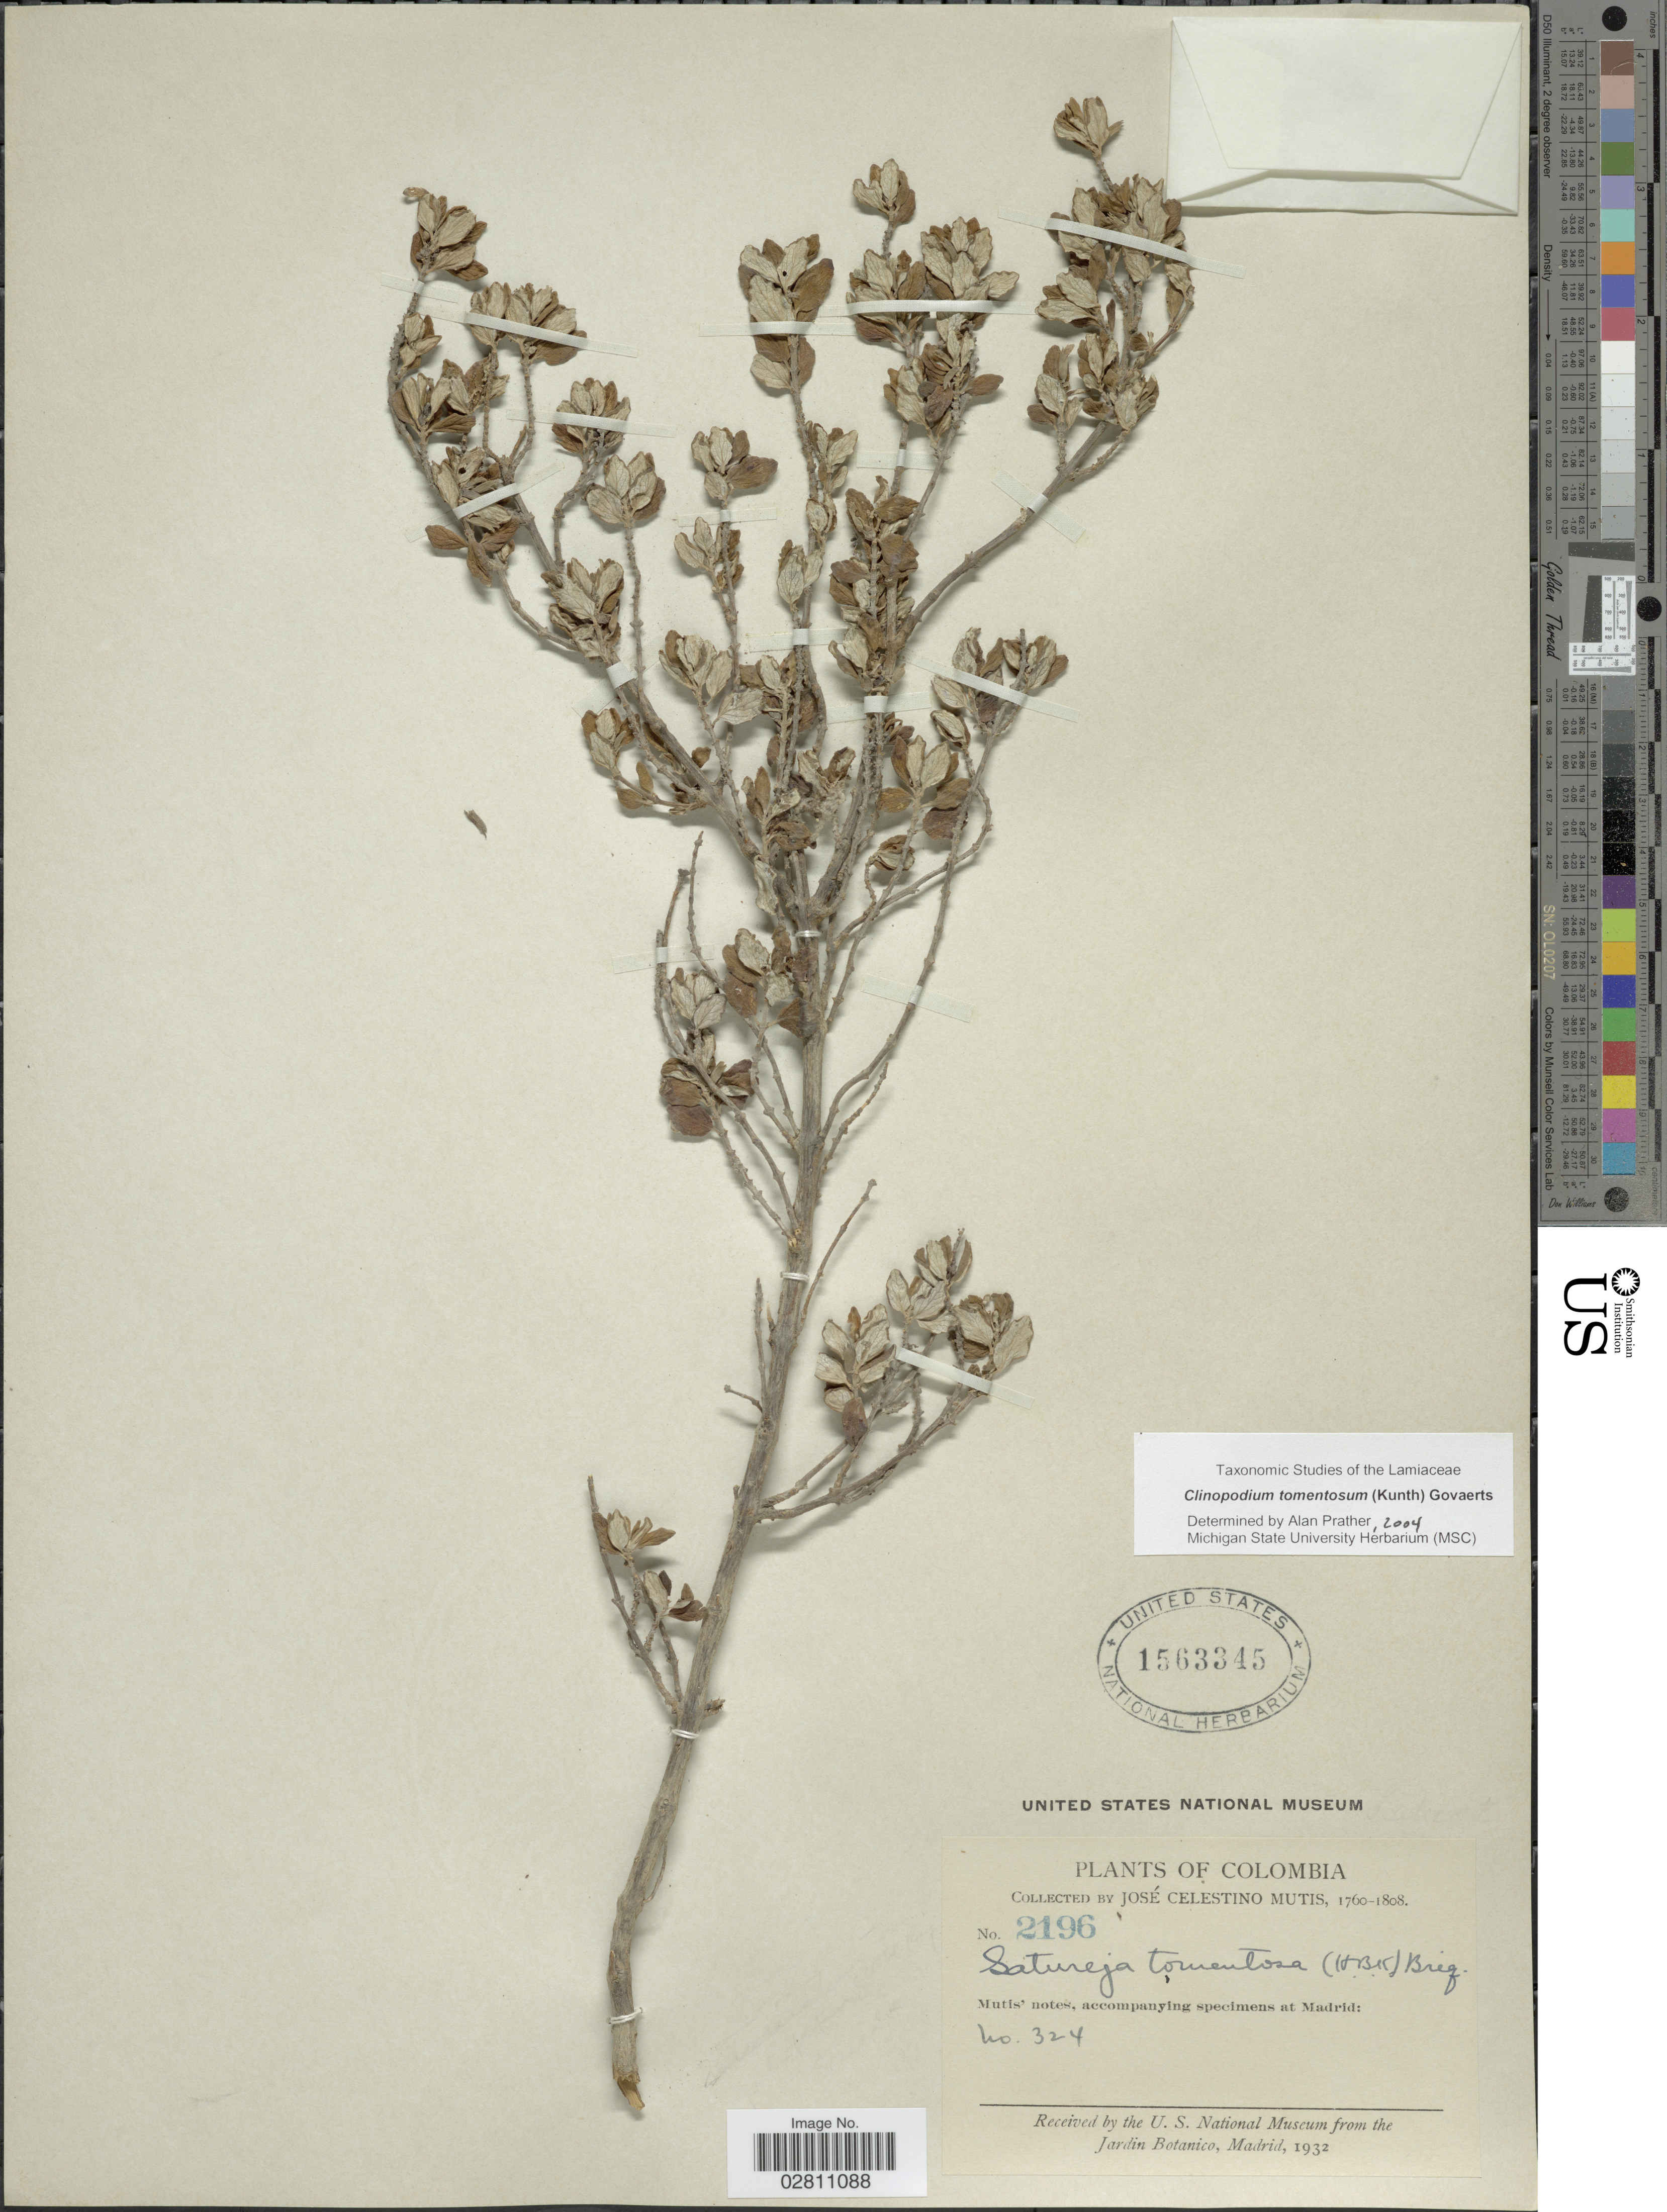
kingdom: Plantae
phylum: Tracheophyta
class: Magnoliopsida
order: Lamiales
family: Lamiaceae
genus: Clinopodium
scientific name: Clinopodium tomentosum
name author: (Kunth) Govaerts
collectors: J. C. B. Mutis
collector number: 2196/324?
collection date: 1760/1808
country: Colombia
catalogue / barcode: US 1563345